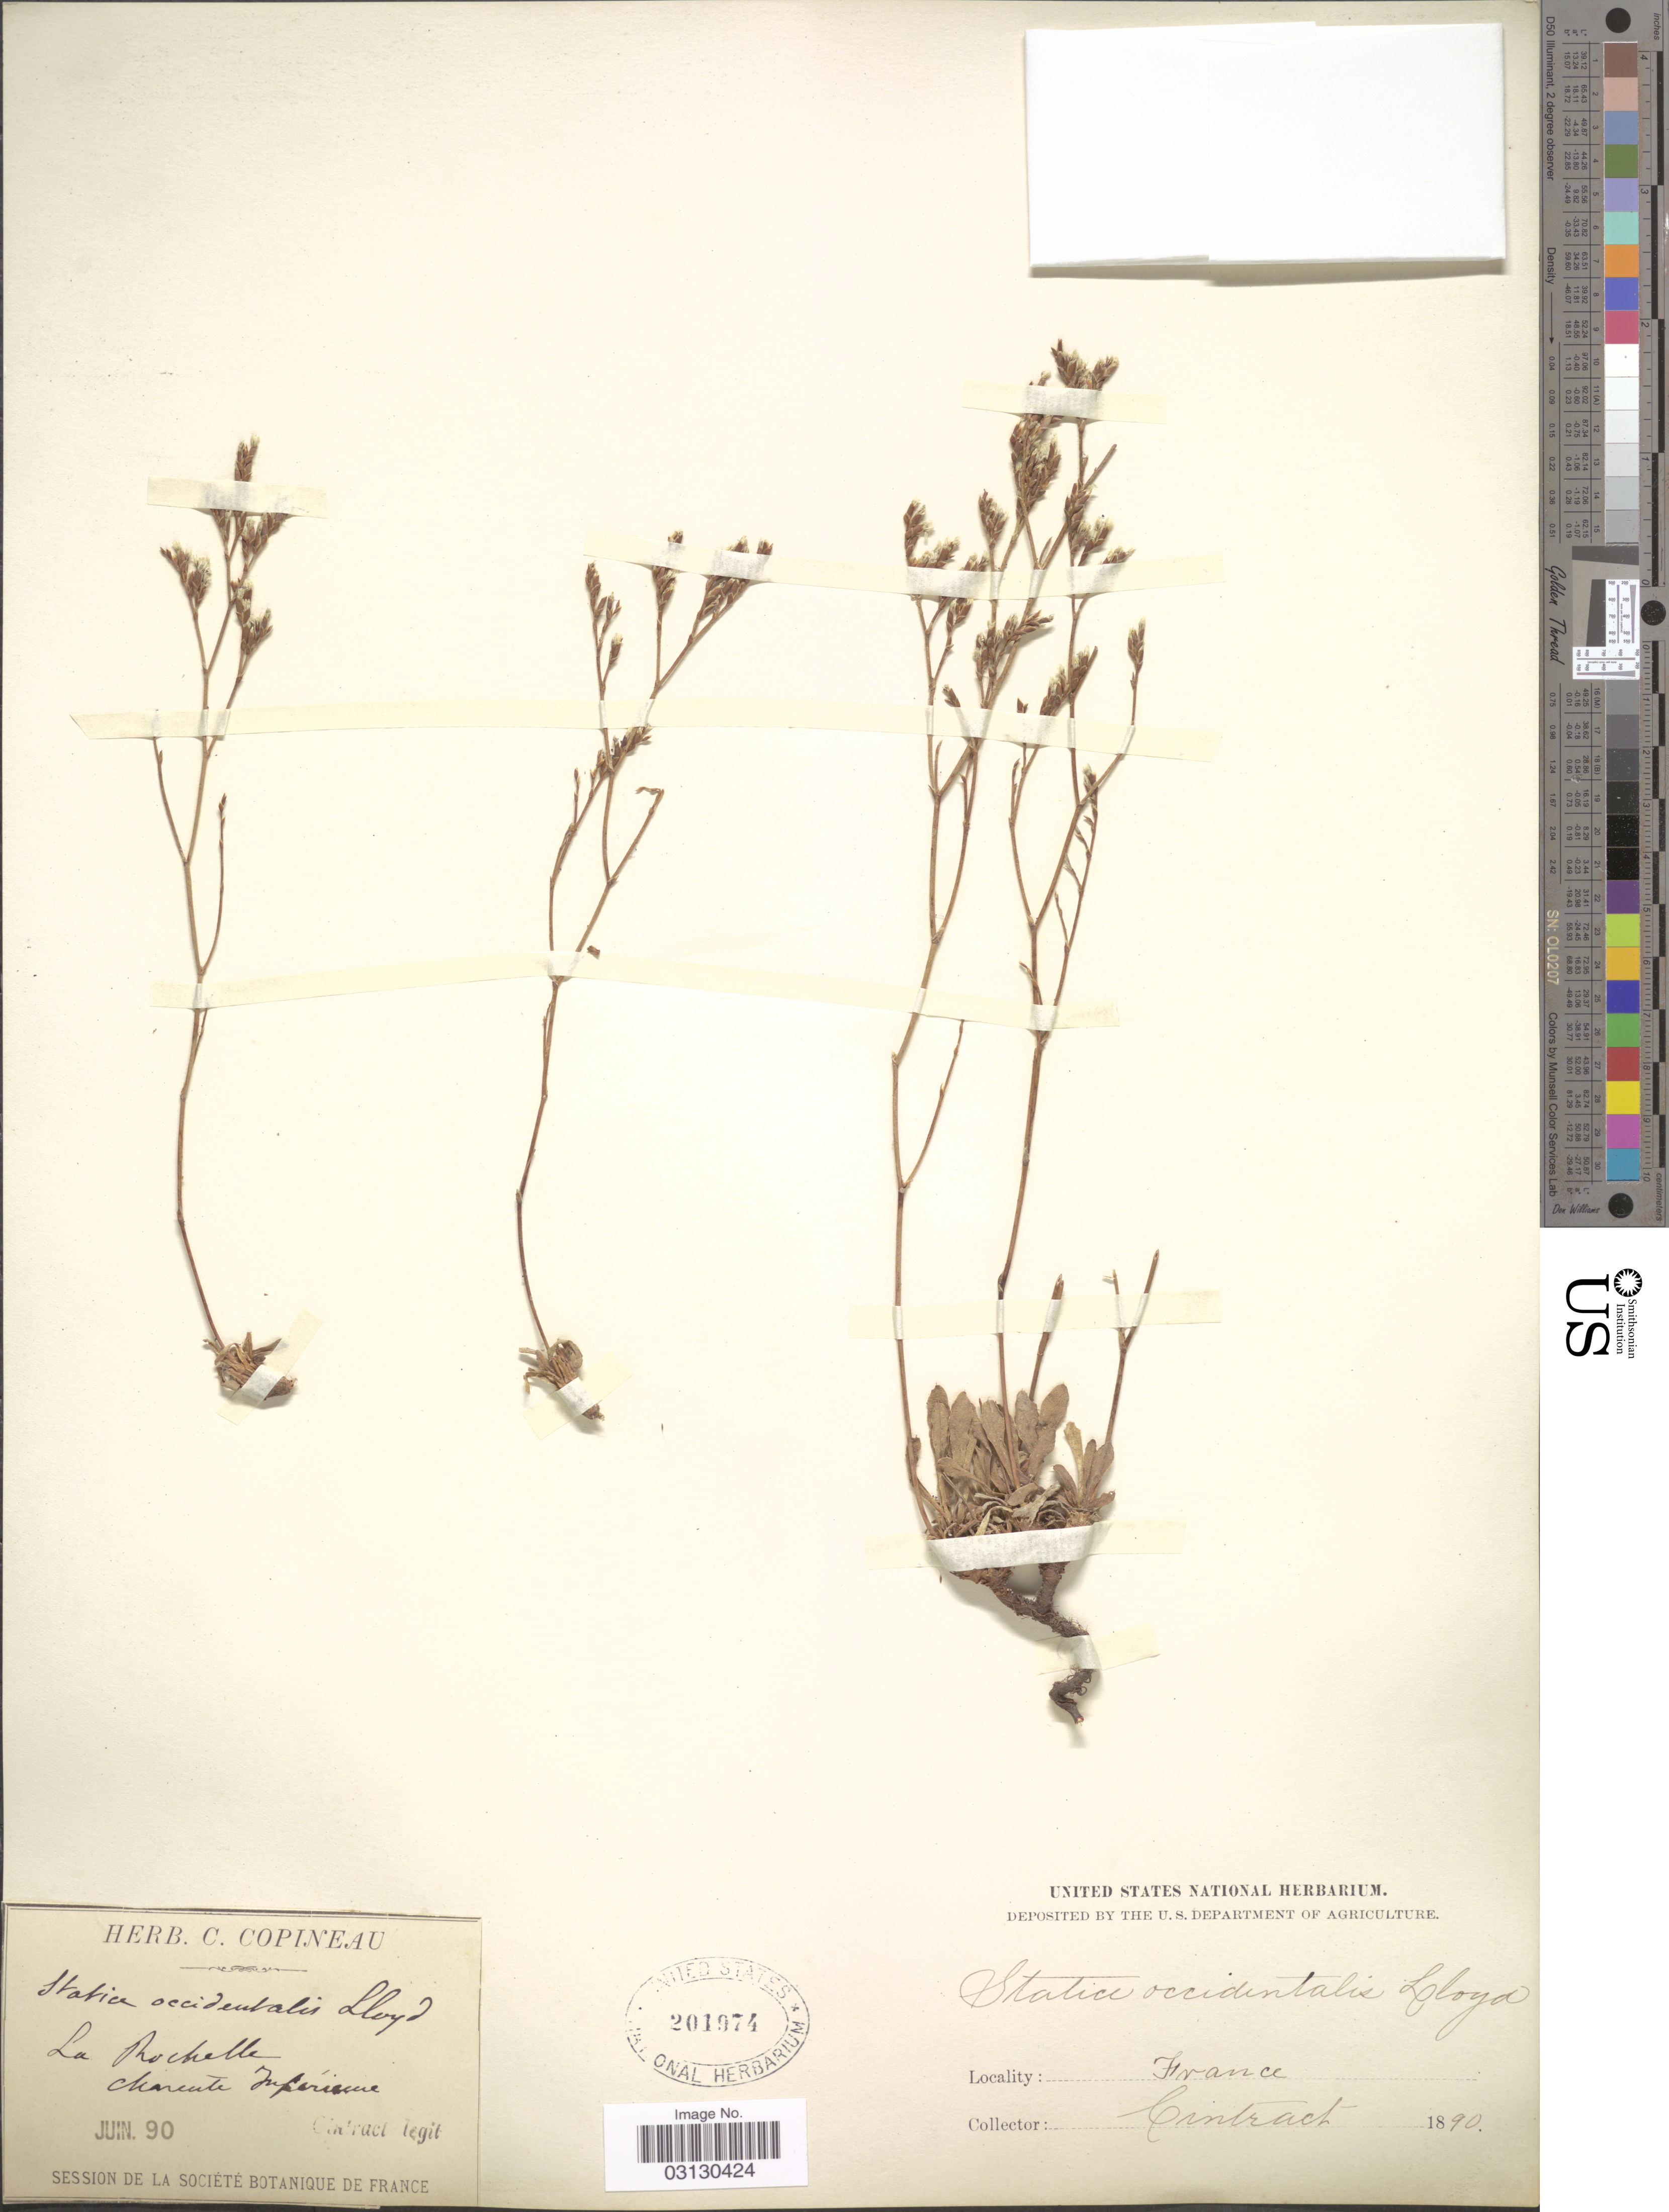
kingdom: Plantae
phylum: Tracheophyta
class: Magnoliopsida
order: Caryophyllales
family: Plumbaginaceae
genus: Limonium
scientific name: Limonium occidentale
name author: (J. Lloyd) Kuntze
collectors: Cintract, --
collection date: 1890-06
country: France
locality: La Rochelle Charente Inférieure.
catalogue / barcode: US 201974